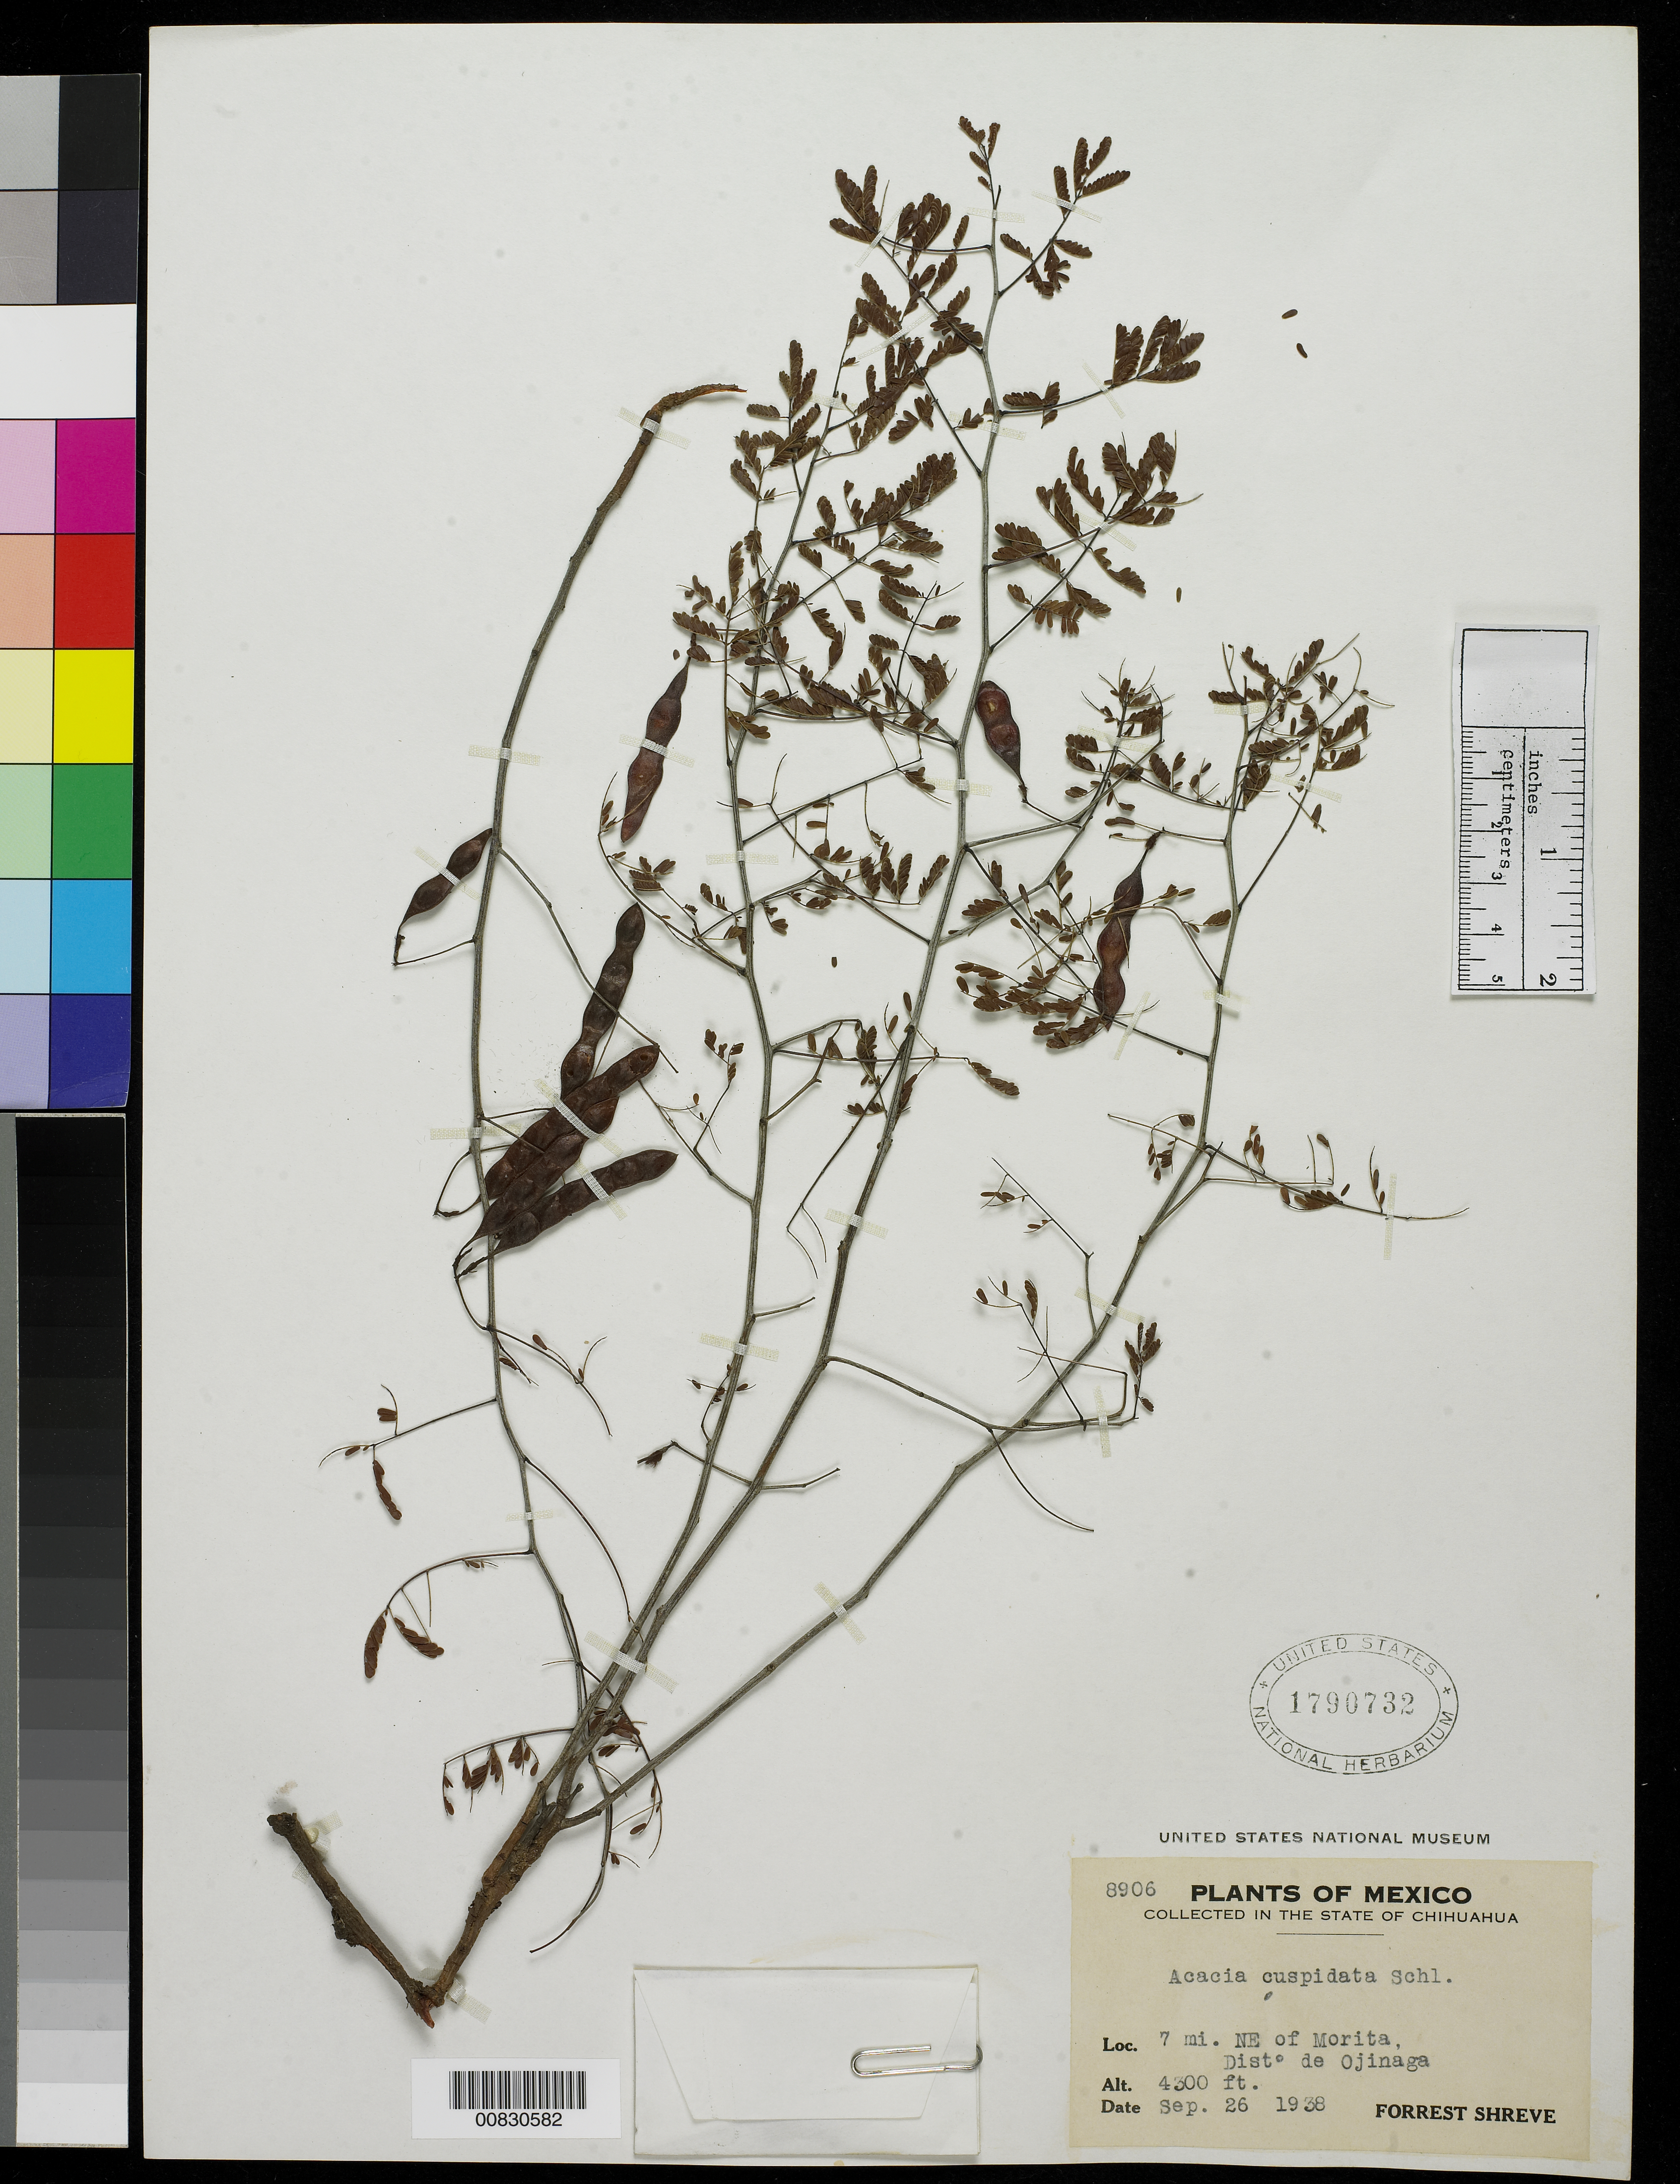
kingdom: Plantae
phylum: Tracheophyta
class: Magnoliopsida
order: Fabales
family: Fabaceae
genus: Acaciella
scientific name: Acaciella angustissima var. texensis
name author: (Nutt. ex Torr. & A. Gray) L. Rico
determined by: Strong, M. T., (US), Smithsonian Institution - National Museum of Natural History (UNITED STATES)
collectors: F. Shreve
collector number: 8906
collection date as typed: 26 Sep 1938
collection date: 1938-09-26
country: Mexico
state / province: Chihuahua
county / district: Ojinaga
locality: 7 mi. NE of Morita, Municipio Ojinaga, Chihuahua.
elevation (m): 1311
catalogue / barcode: US 1790732